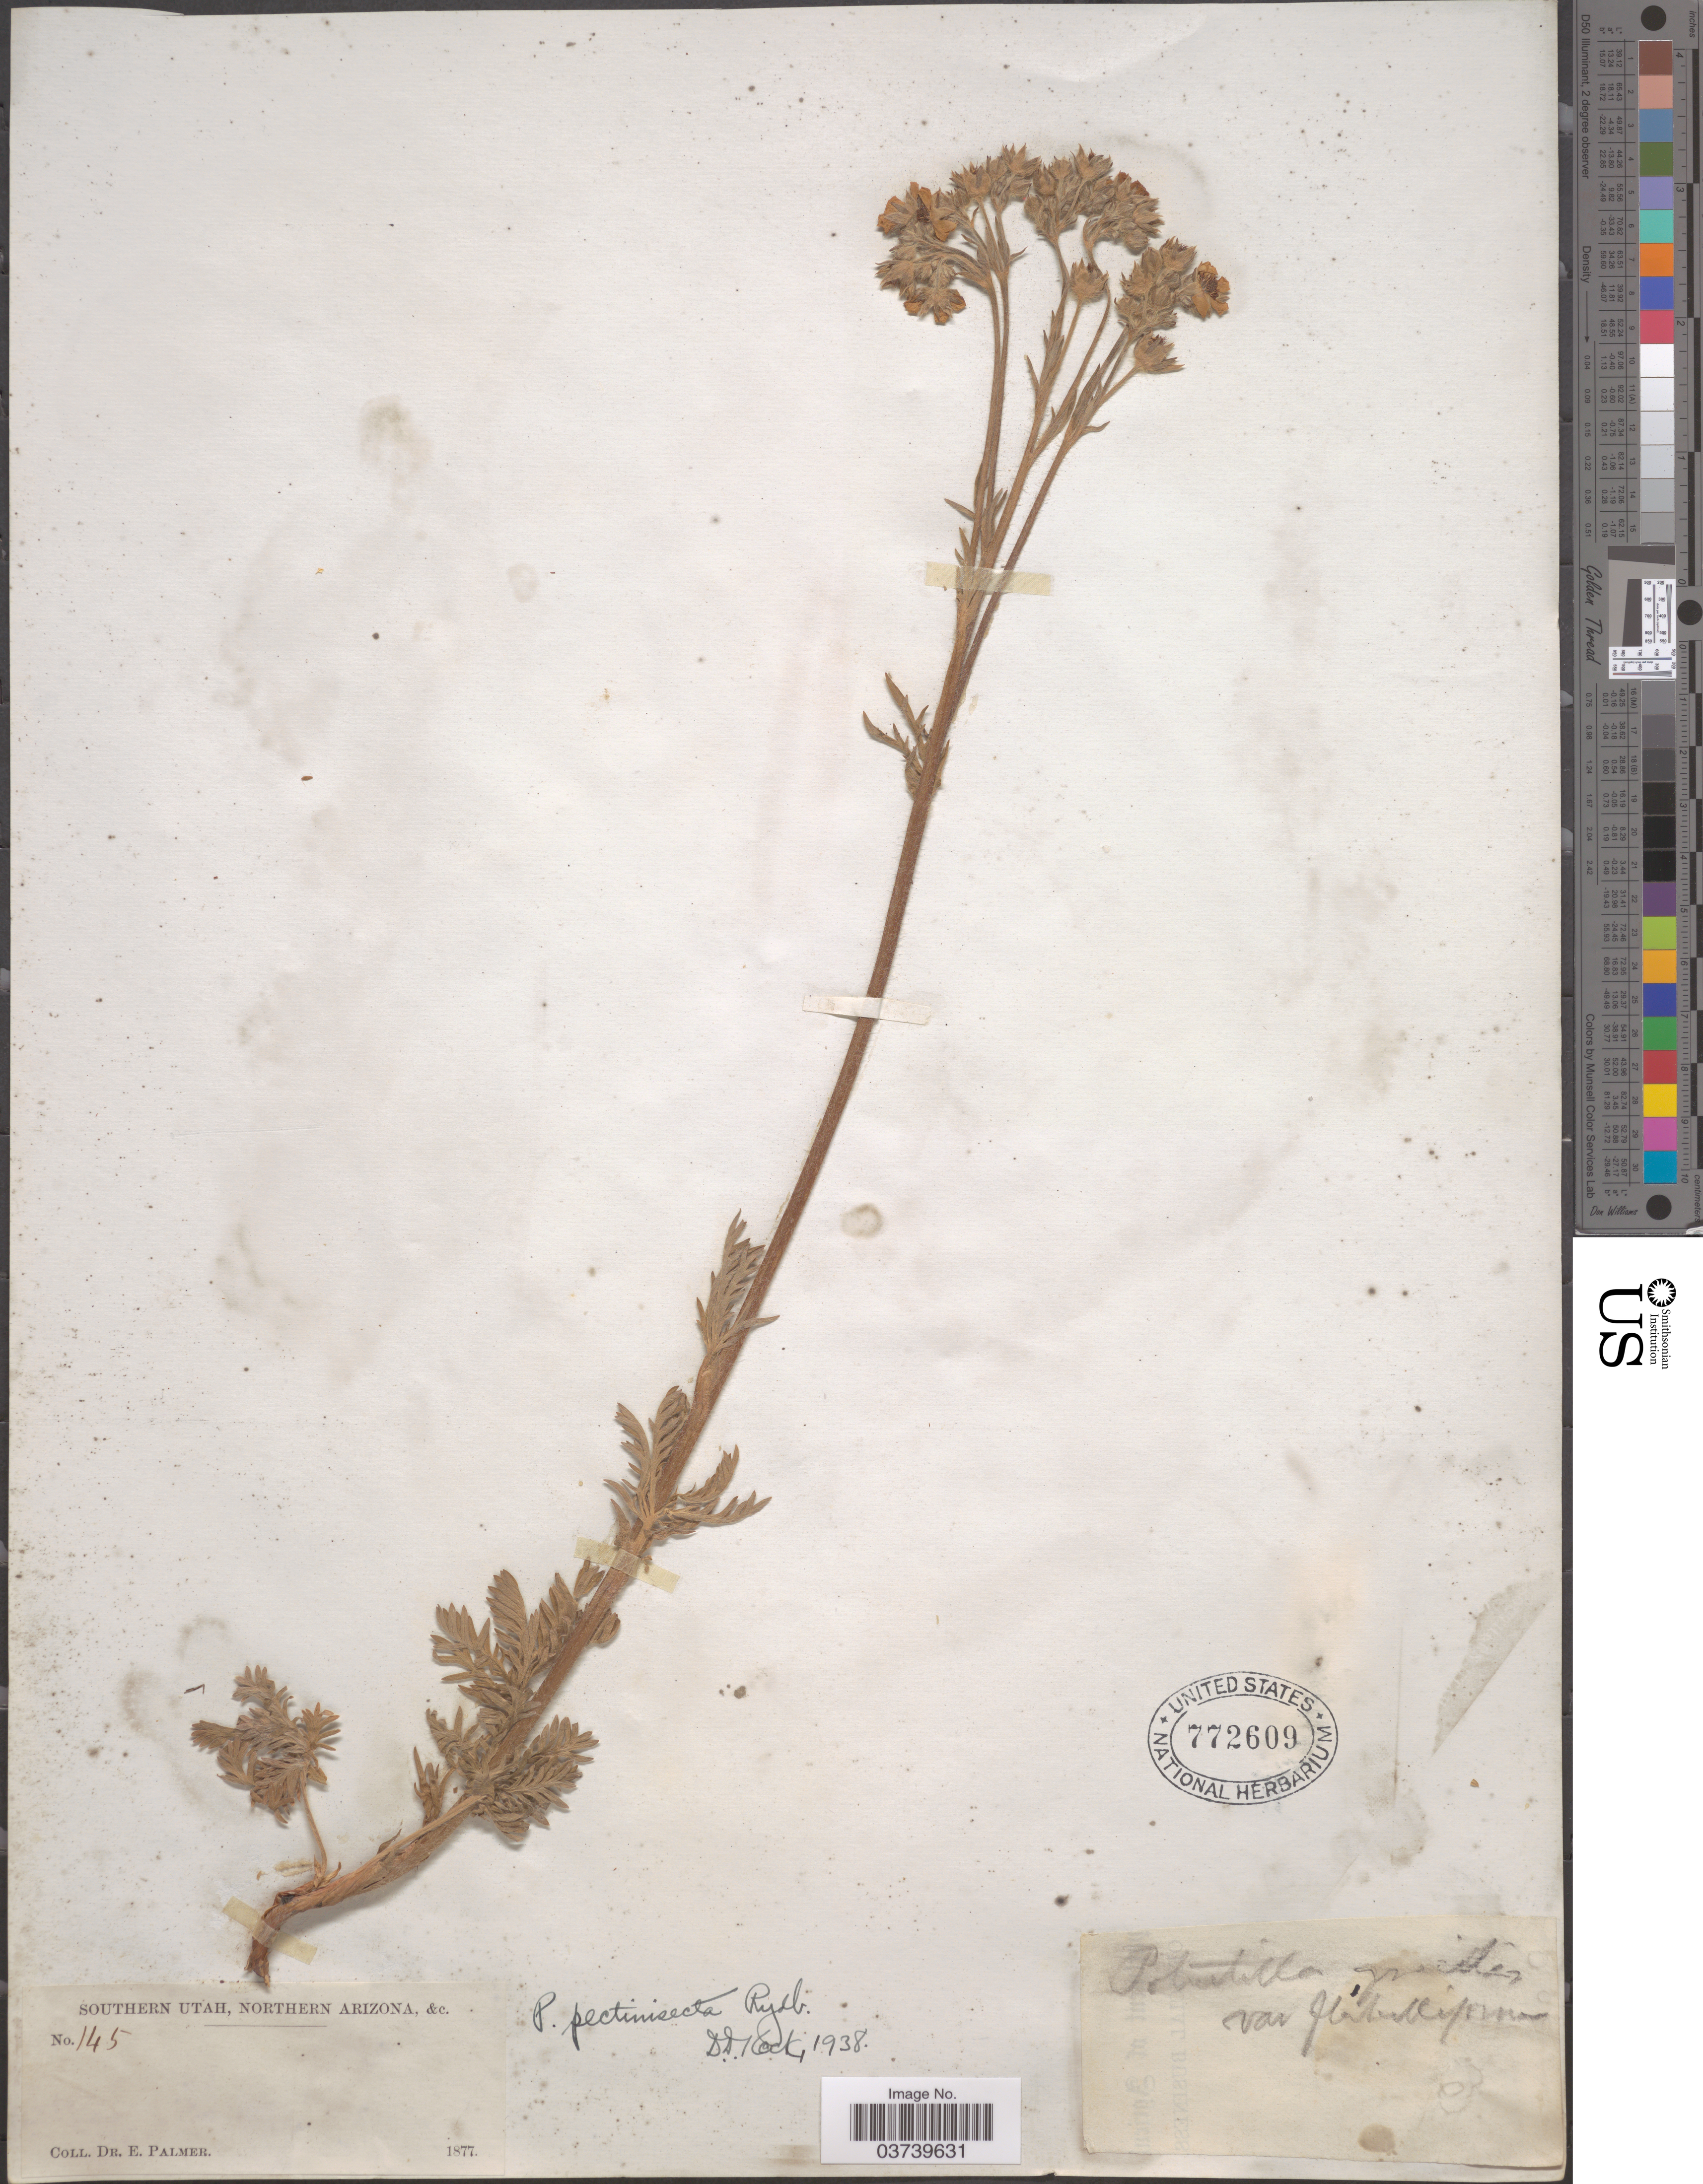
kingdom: Plantae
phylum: Tracheophyta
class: Magnoliopsida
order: Rosales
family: Rosaceae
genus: Potentilla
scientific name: Potentilla gracilis var. elmeri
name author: (Rydb.) Jeps.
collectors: E. Palmer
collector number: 145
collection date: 1877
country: United States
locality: Southern Utah, Northern Arizona, &c.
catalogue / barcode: US 772609